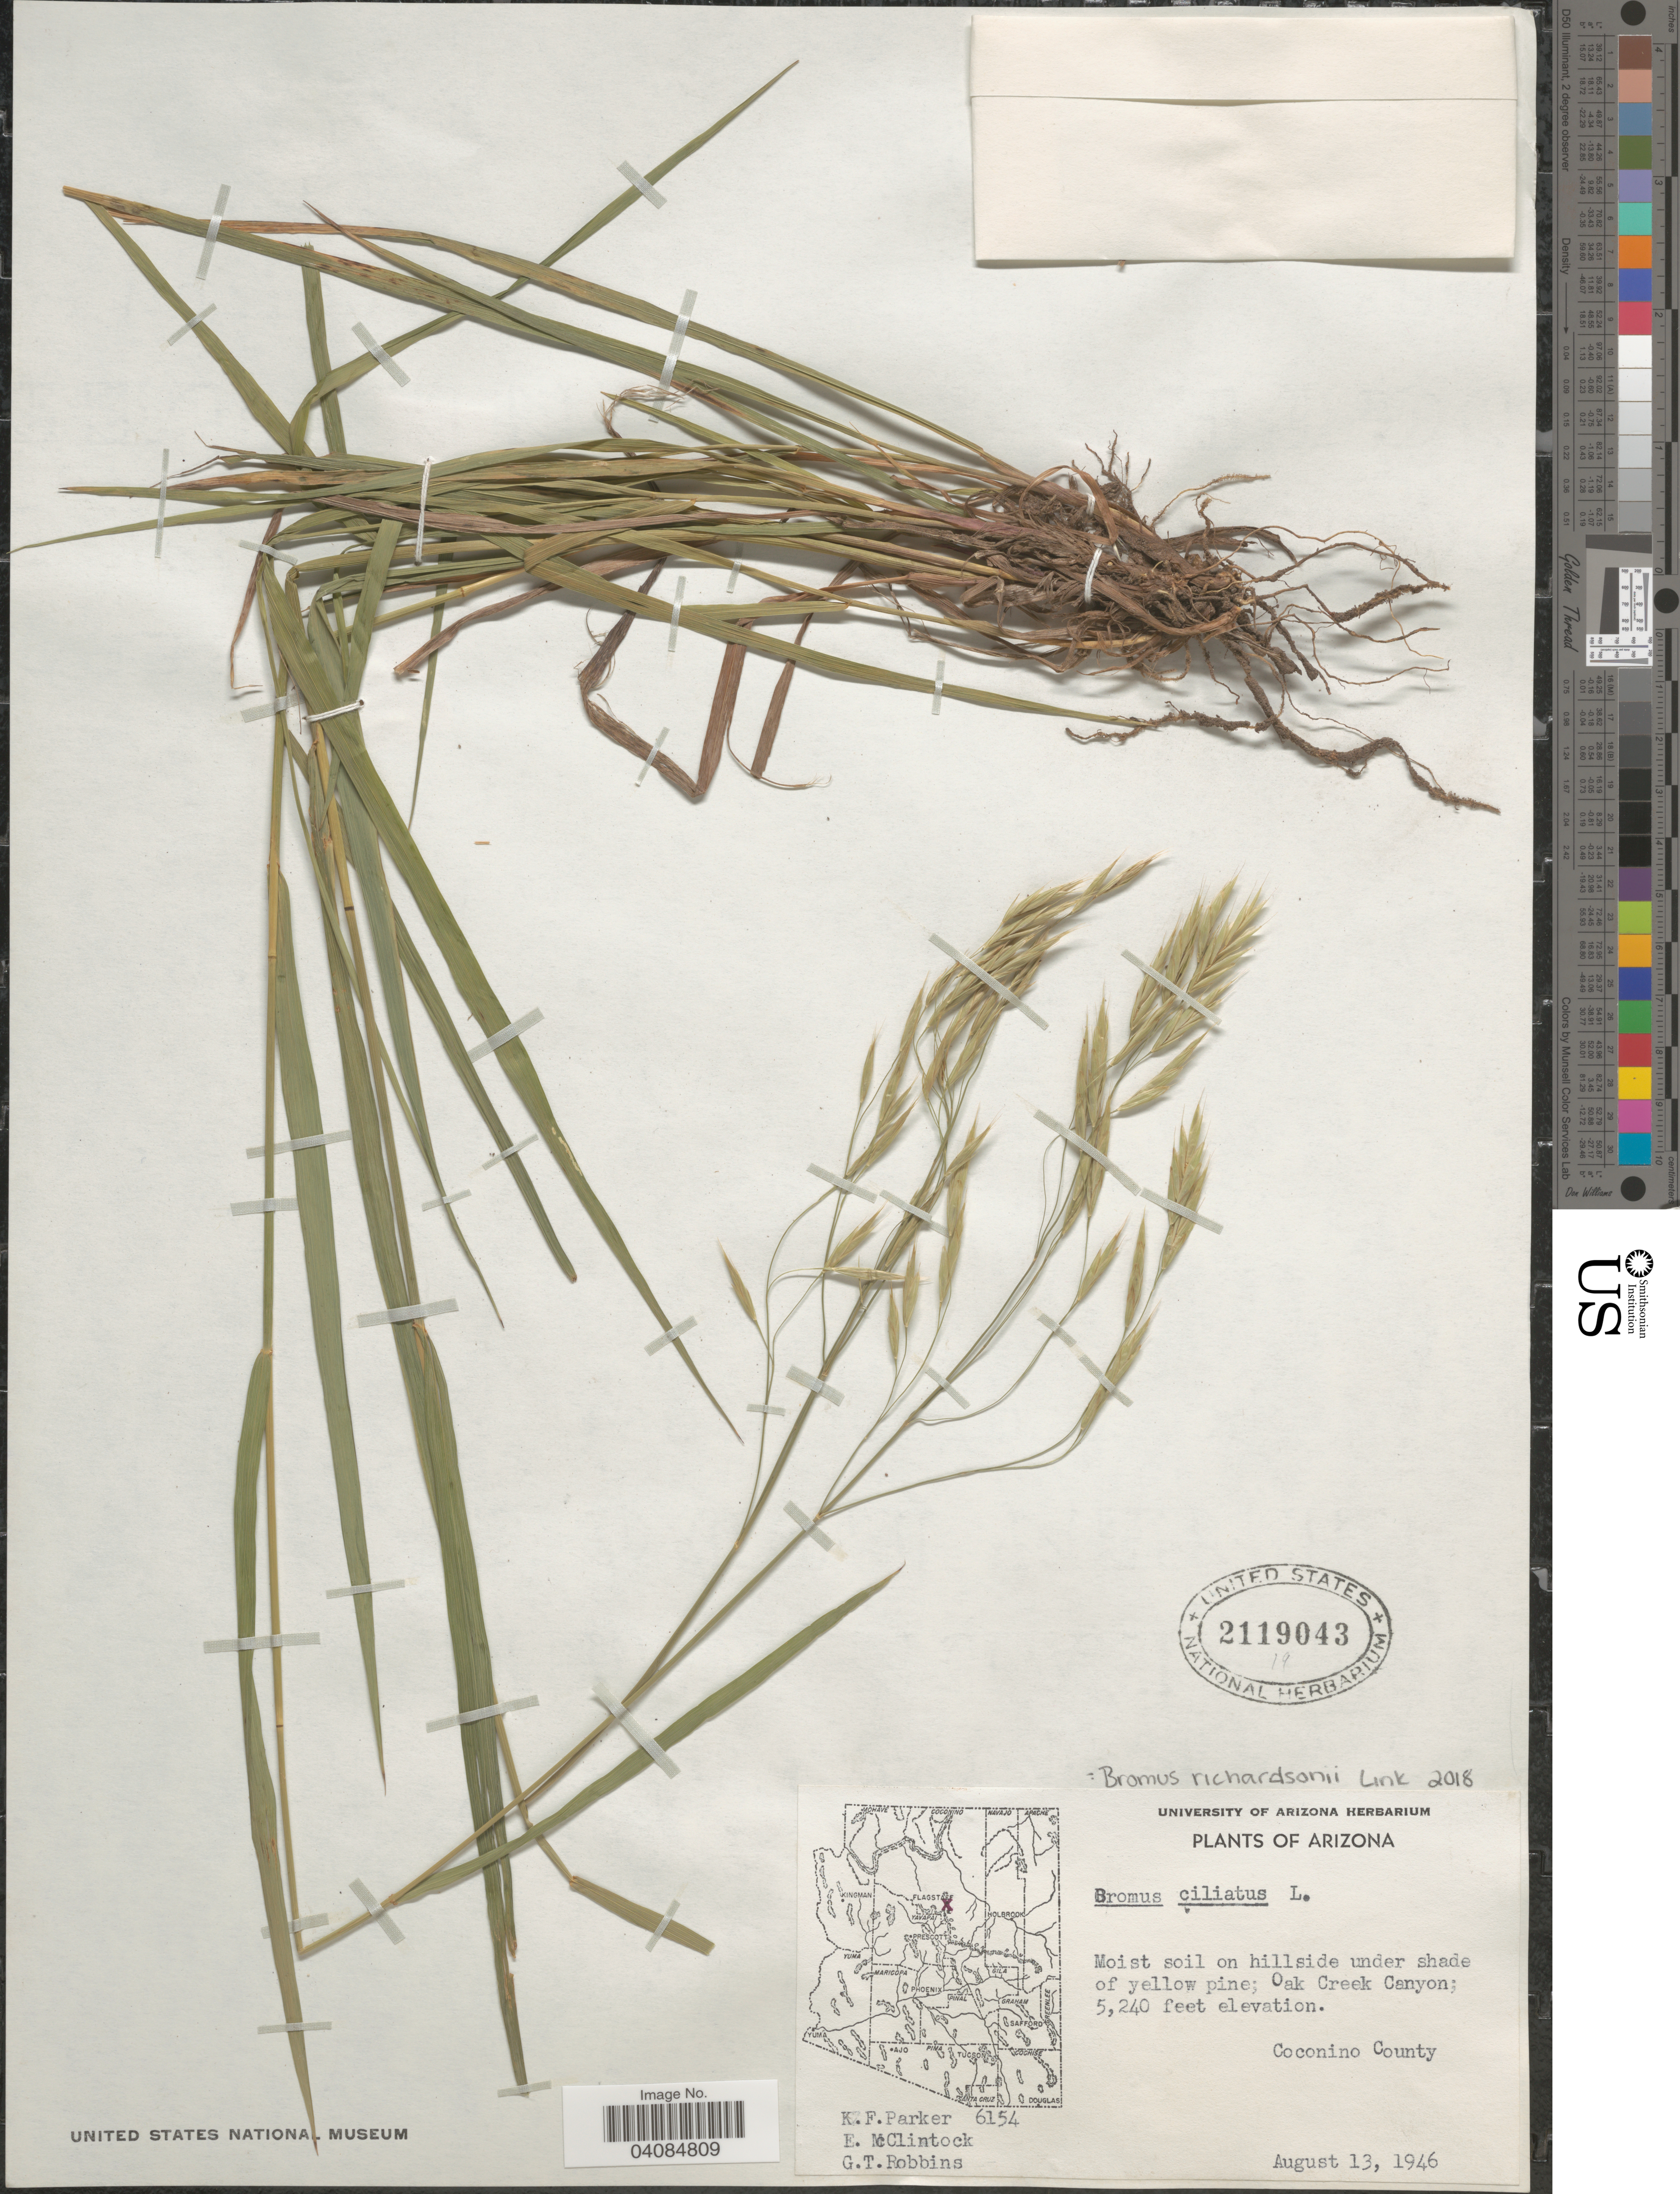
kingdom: Plantae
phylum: Tracheophyta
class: Liliopsida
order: Poales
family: Poaceae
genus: Bromus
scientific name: Bromus richardsonii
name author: Link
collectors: K. F. Parker, E. McClintock & G. T. Robbins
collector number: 6154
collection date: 1946-08-13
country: United States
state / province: Arizona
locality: Moist soil on hillside under shade of yellow pine; Oak Creek Canyon, Coconino County.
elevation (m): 1597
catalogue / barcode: US 2119043